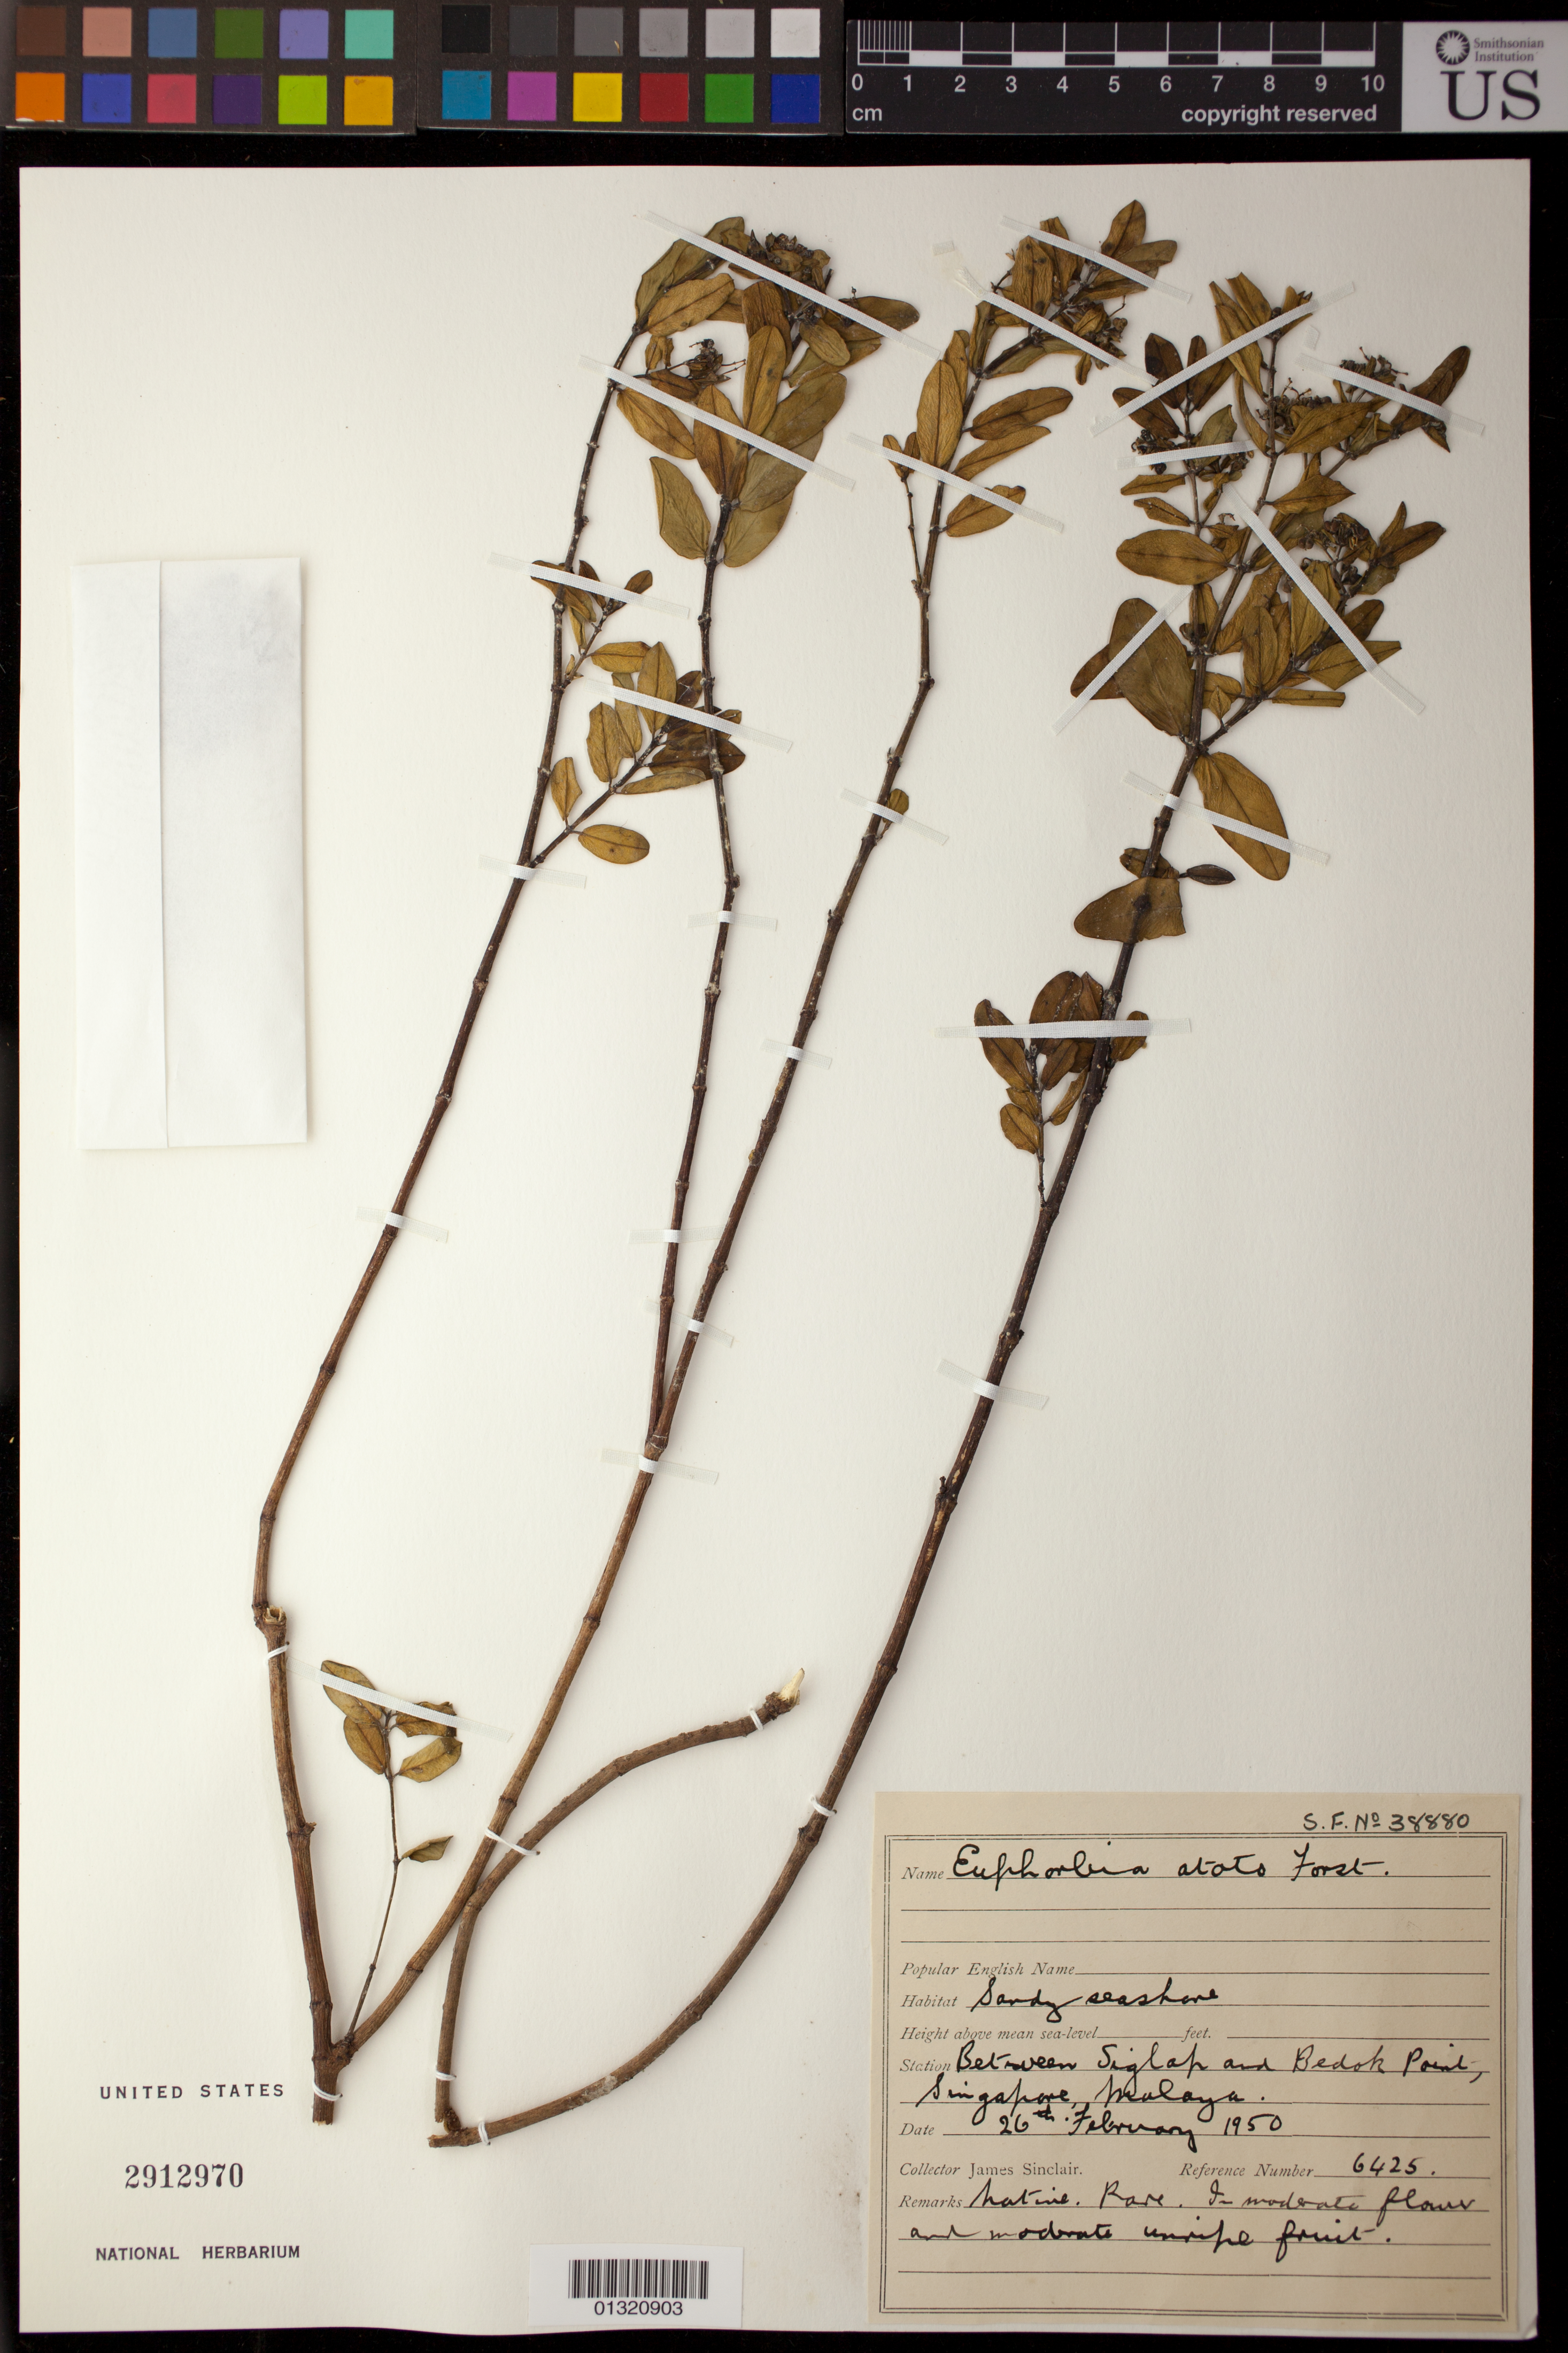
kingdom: Plantae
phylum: Tracheophyta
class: Magnoliopsida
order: Malpighiales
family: Euphorbiaceae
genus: Euphorbia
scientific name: Euphorbia atoto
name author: G. Forst.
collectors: J. Sinclair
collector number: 6425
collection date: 1950-02-16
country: Singapore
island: Singapore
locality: Between Siglap and Bedok Point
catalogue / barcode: US 2912970